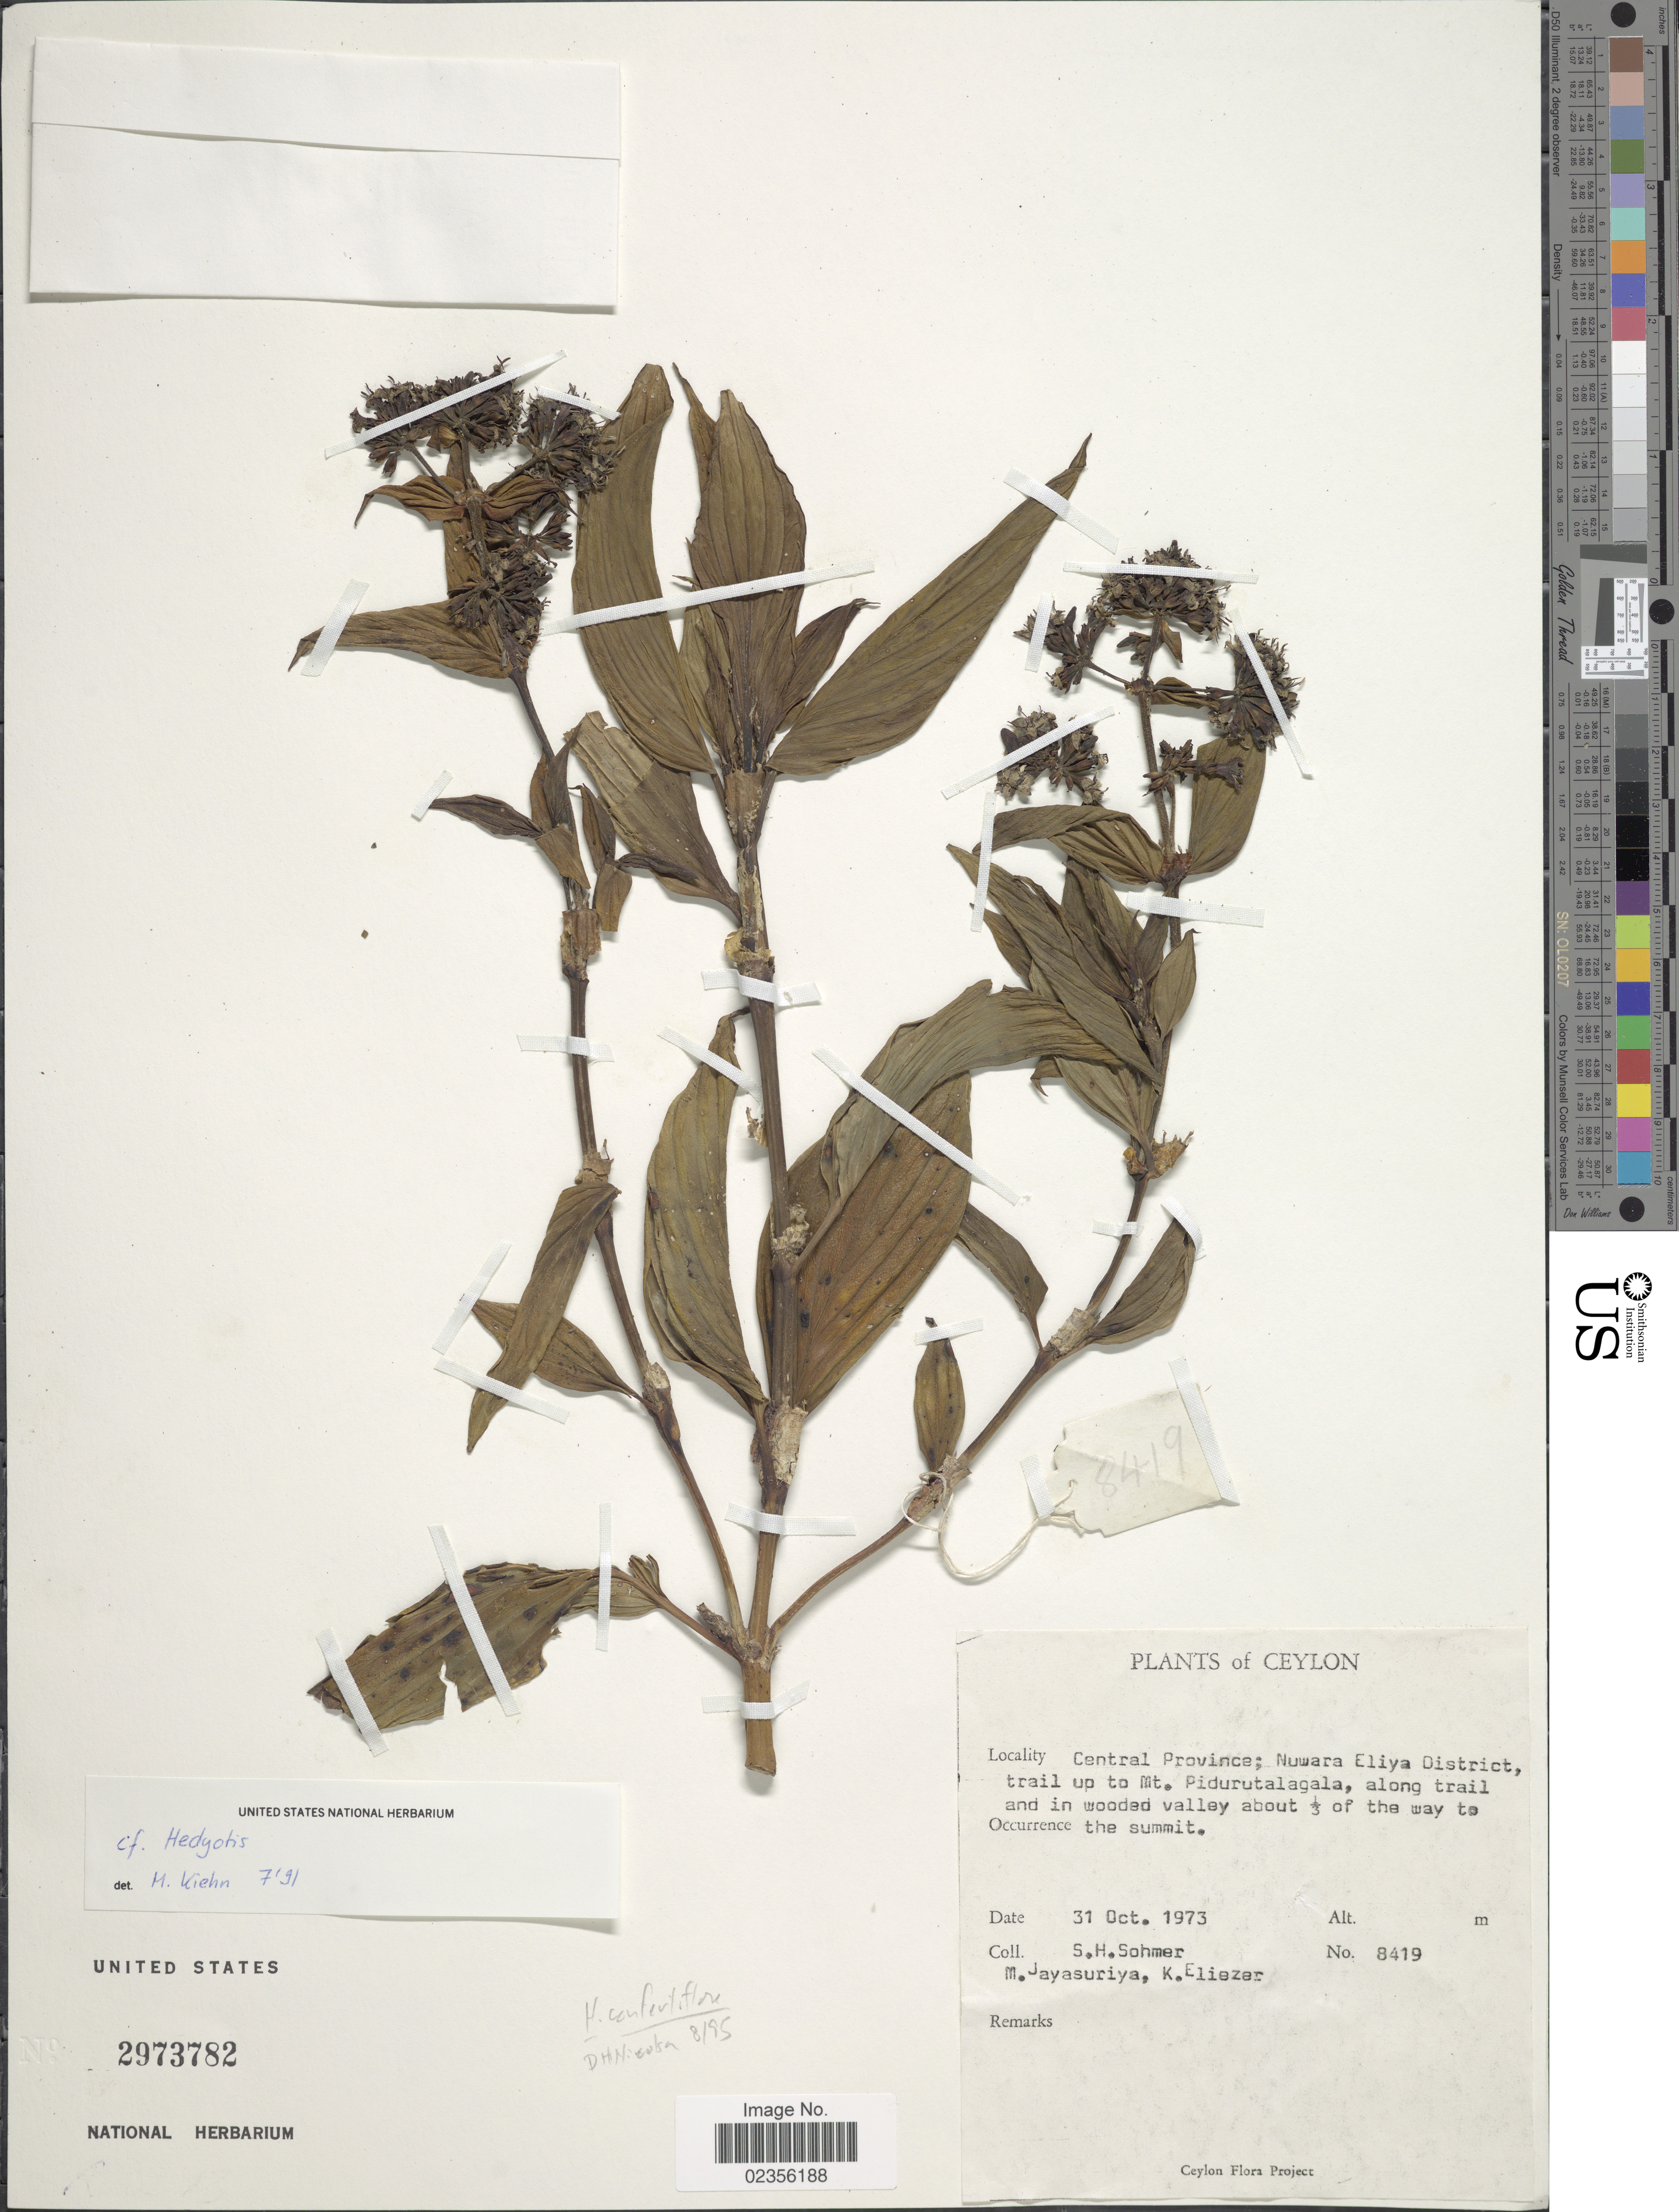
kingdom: Plantae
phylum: Tracheophyta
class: Magnoliopsida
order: Gentianales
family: Rubiaceae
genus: Hedyotis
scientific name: Hedyotis confertiflora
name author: (Thwaites) Alston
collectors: S. H. Sohmer, M. Jayasuriya & K. Eliezer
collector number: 8419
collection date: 1973-10-31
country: Sri Lanka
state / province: Central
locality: Ceylon. Nuwara Eliya District, trail up to Mt. Pidurutalagala, along trail and in wooded valley about 1/3 of the way to the summit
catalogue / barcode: US 2973782